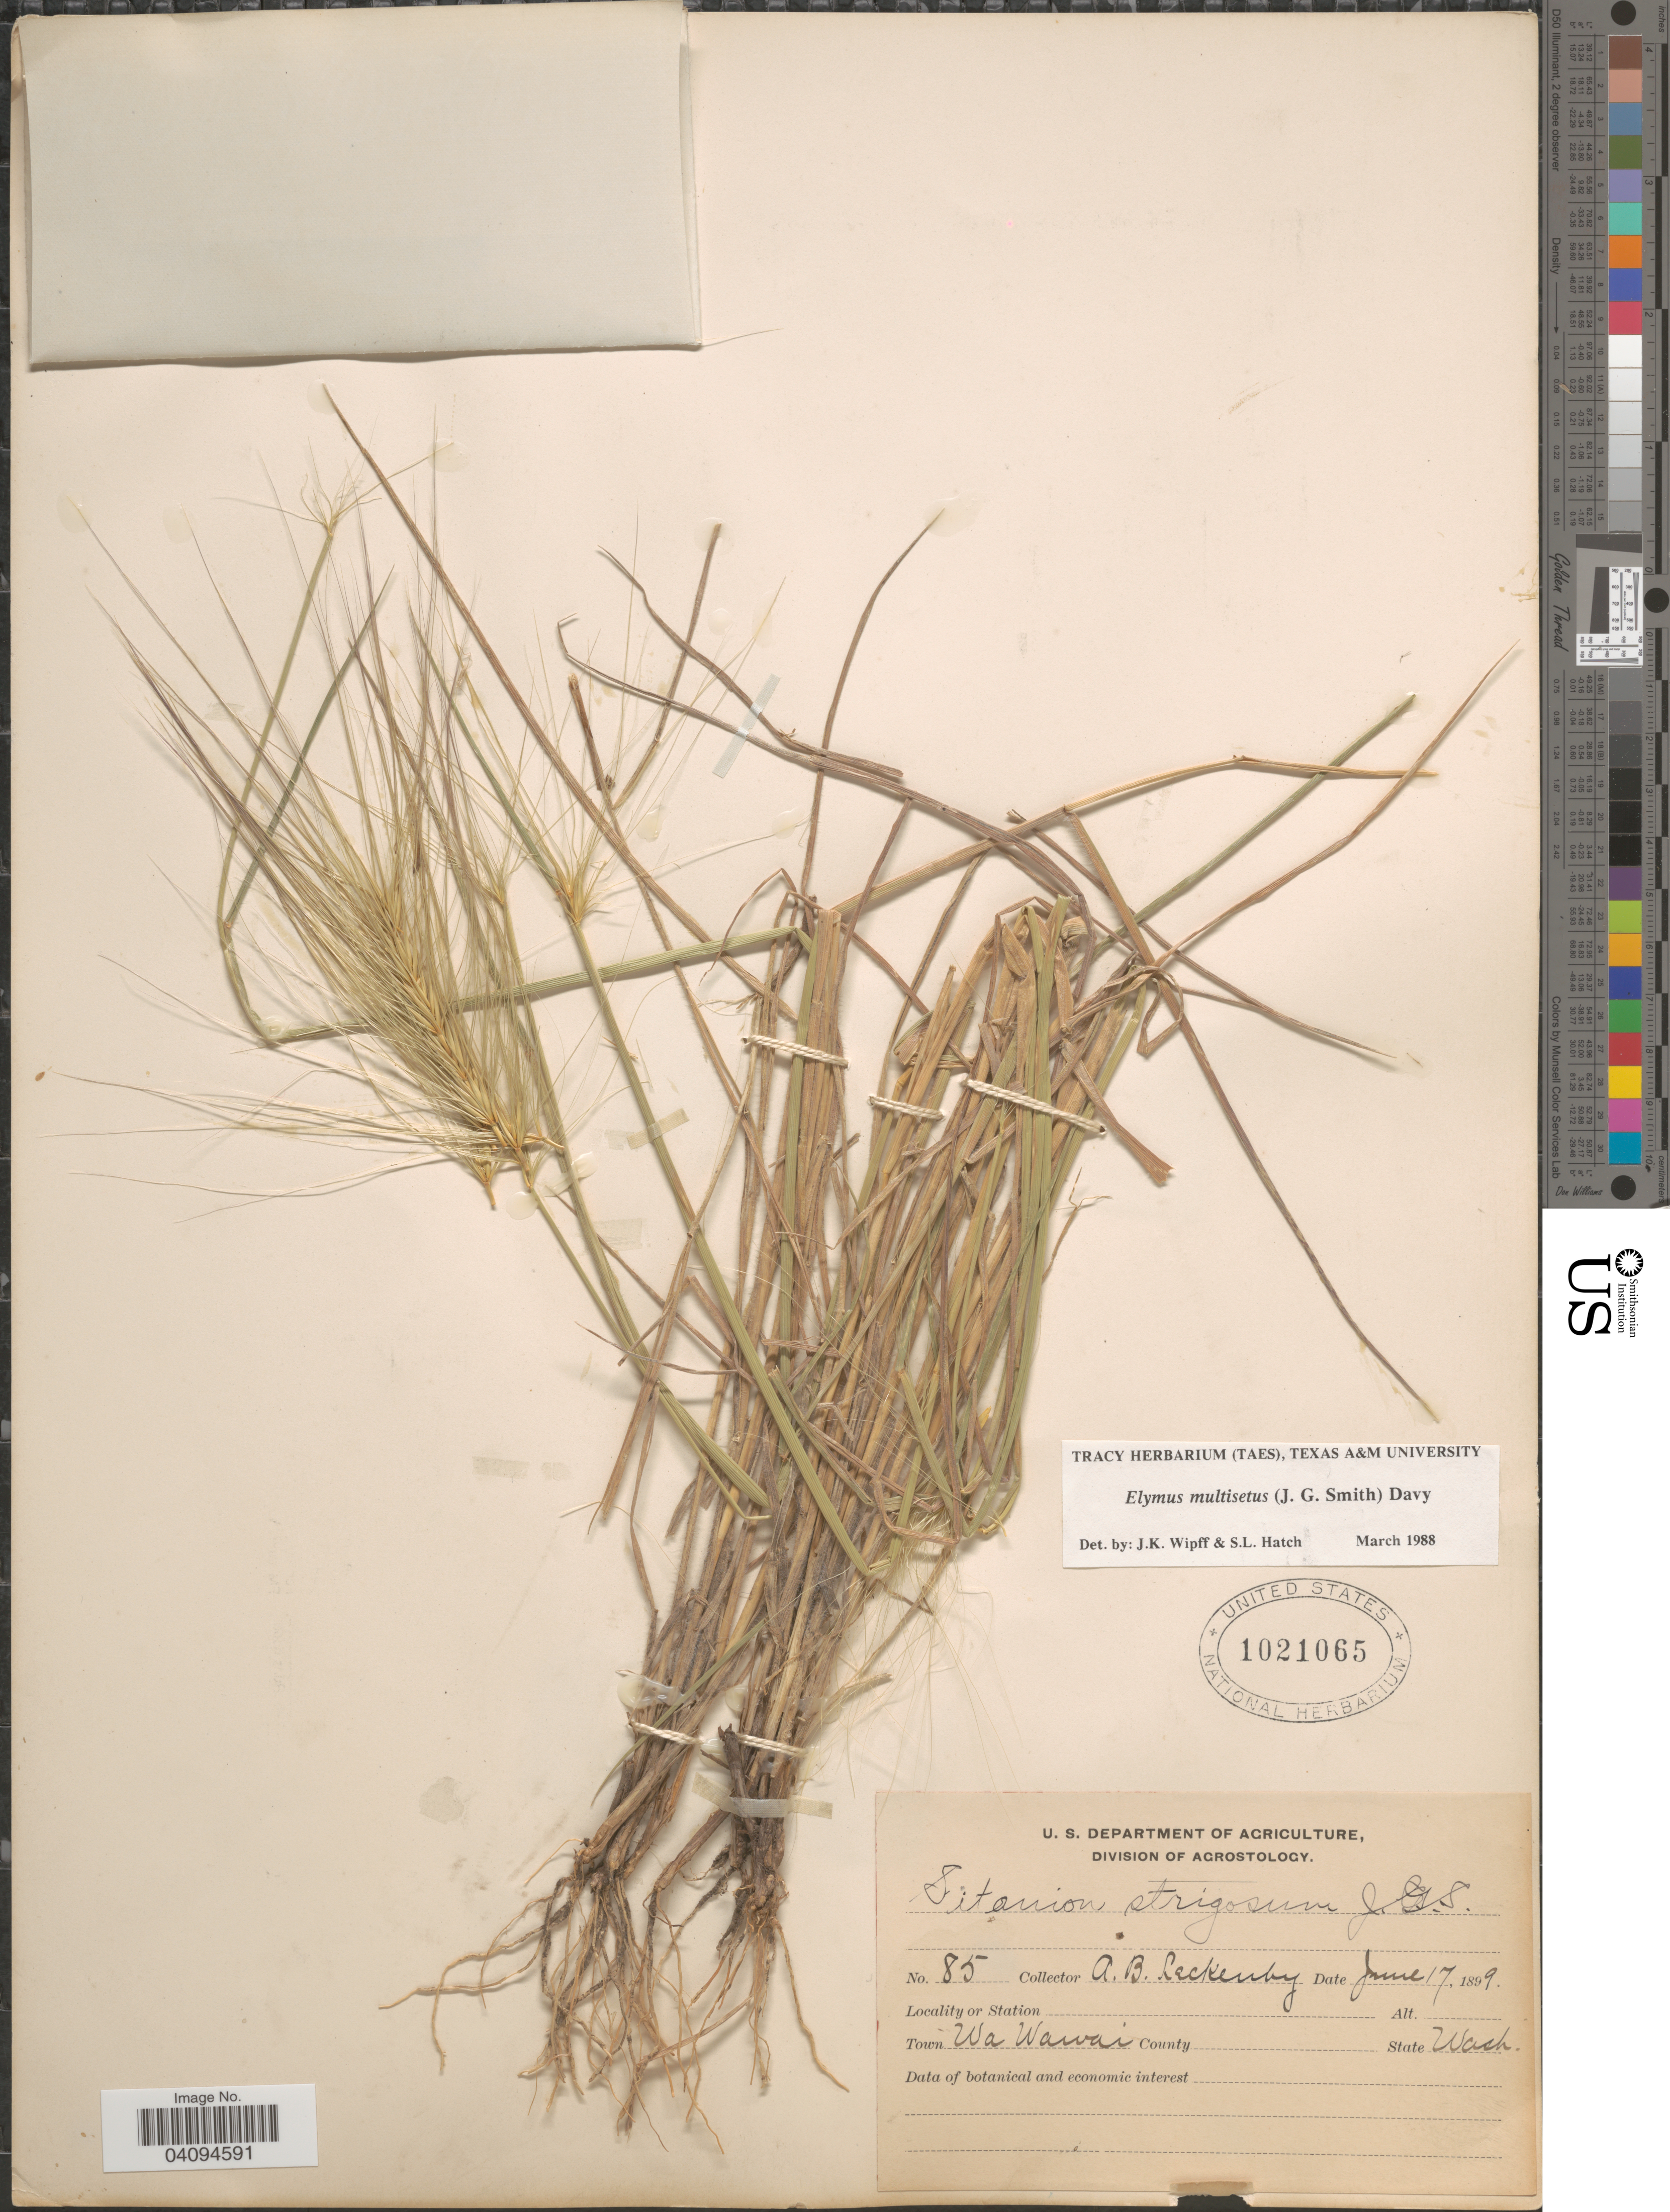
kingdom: Plantae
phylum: Tracheophyta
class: Liliopsida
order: Poales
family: Poaceae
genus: Elymus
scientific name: Elymus multisetus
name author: (J.G. Sm.) Burtt Davy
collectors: A. Leckenby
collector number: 85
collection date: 1899-06-17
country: United States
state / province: Washington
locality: Town Wa Wawai.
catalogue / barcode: US 1021065